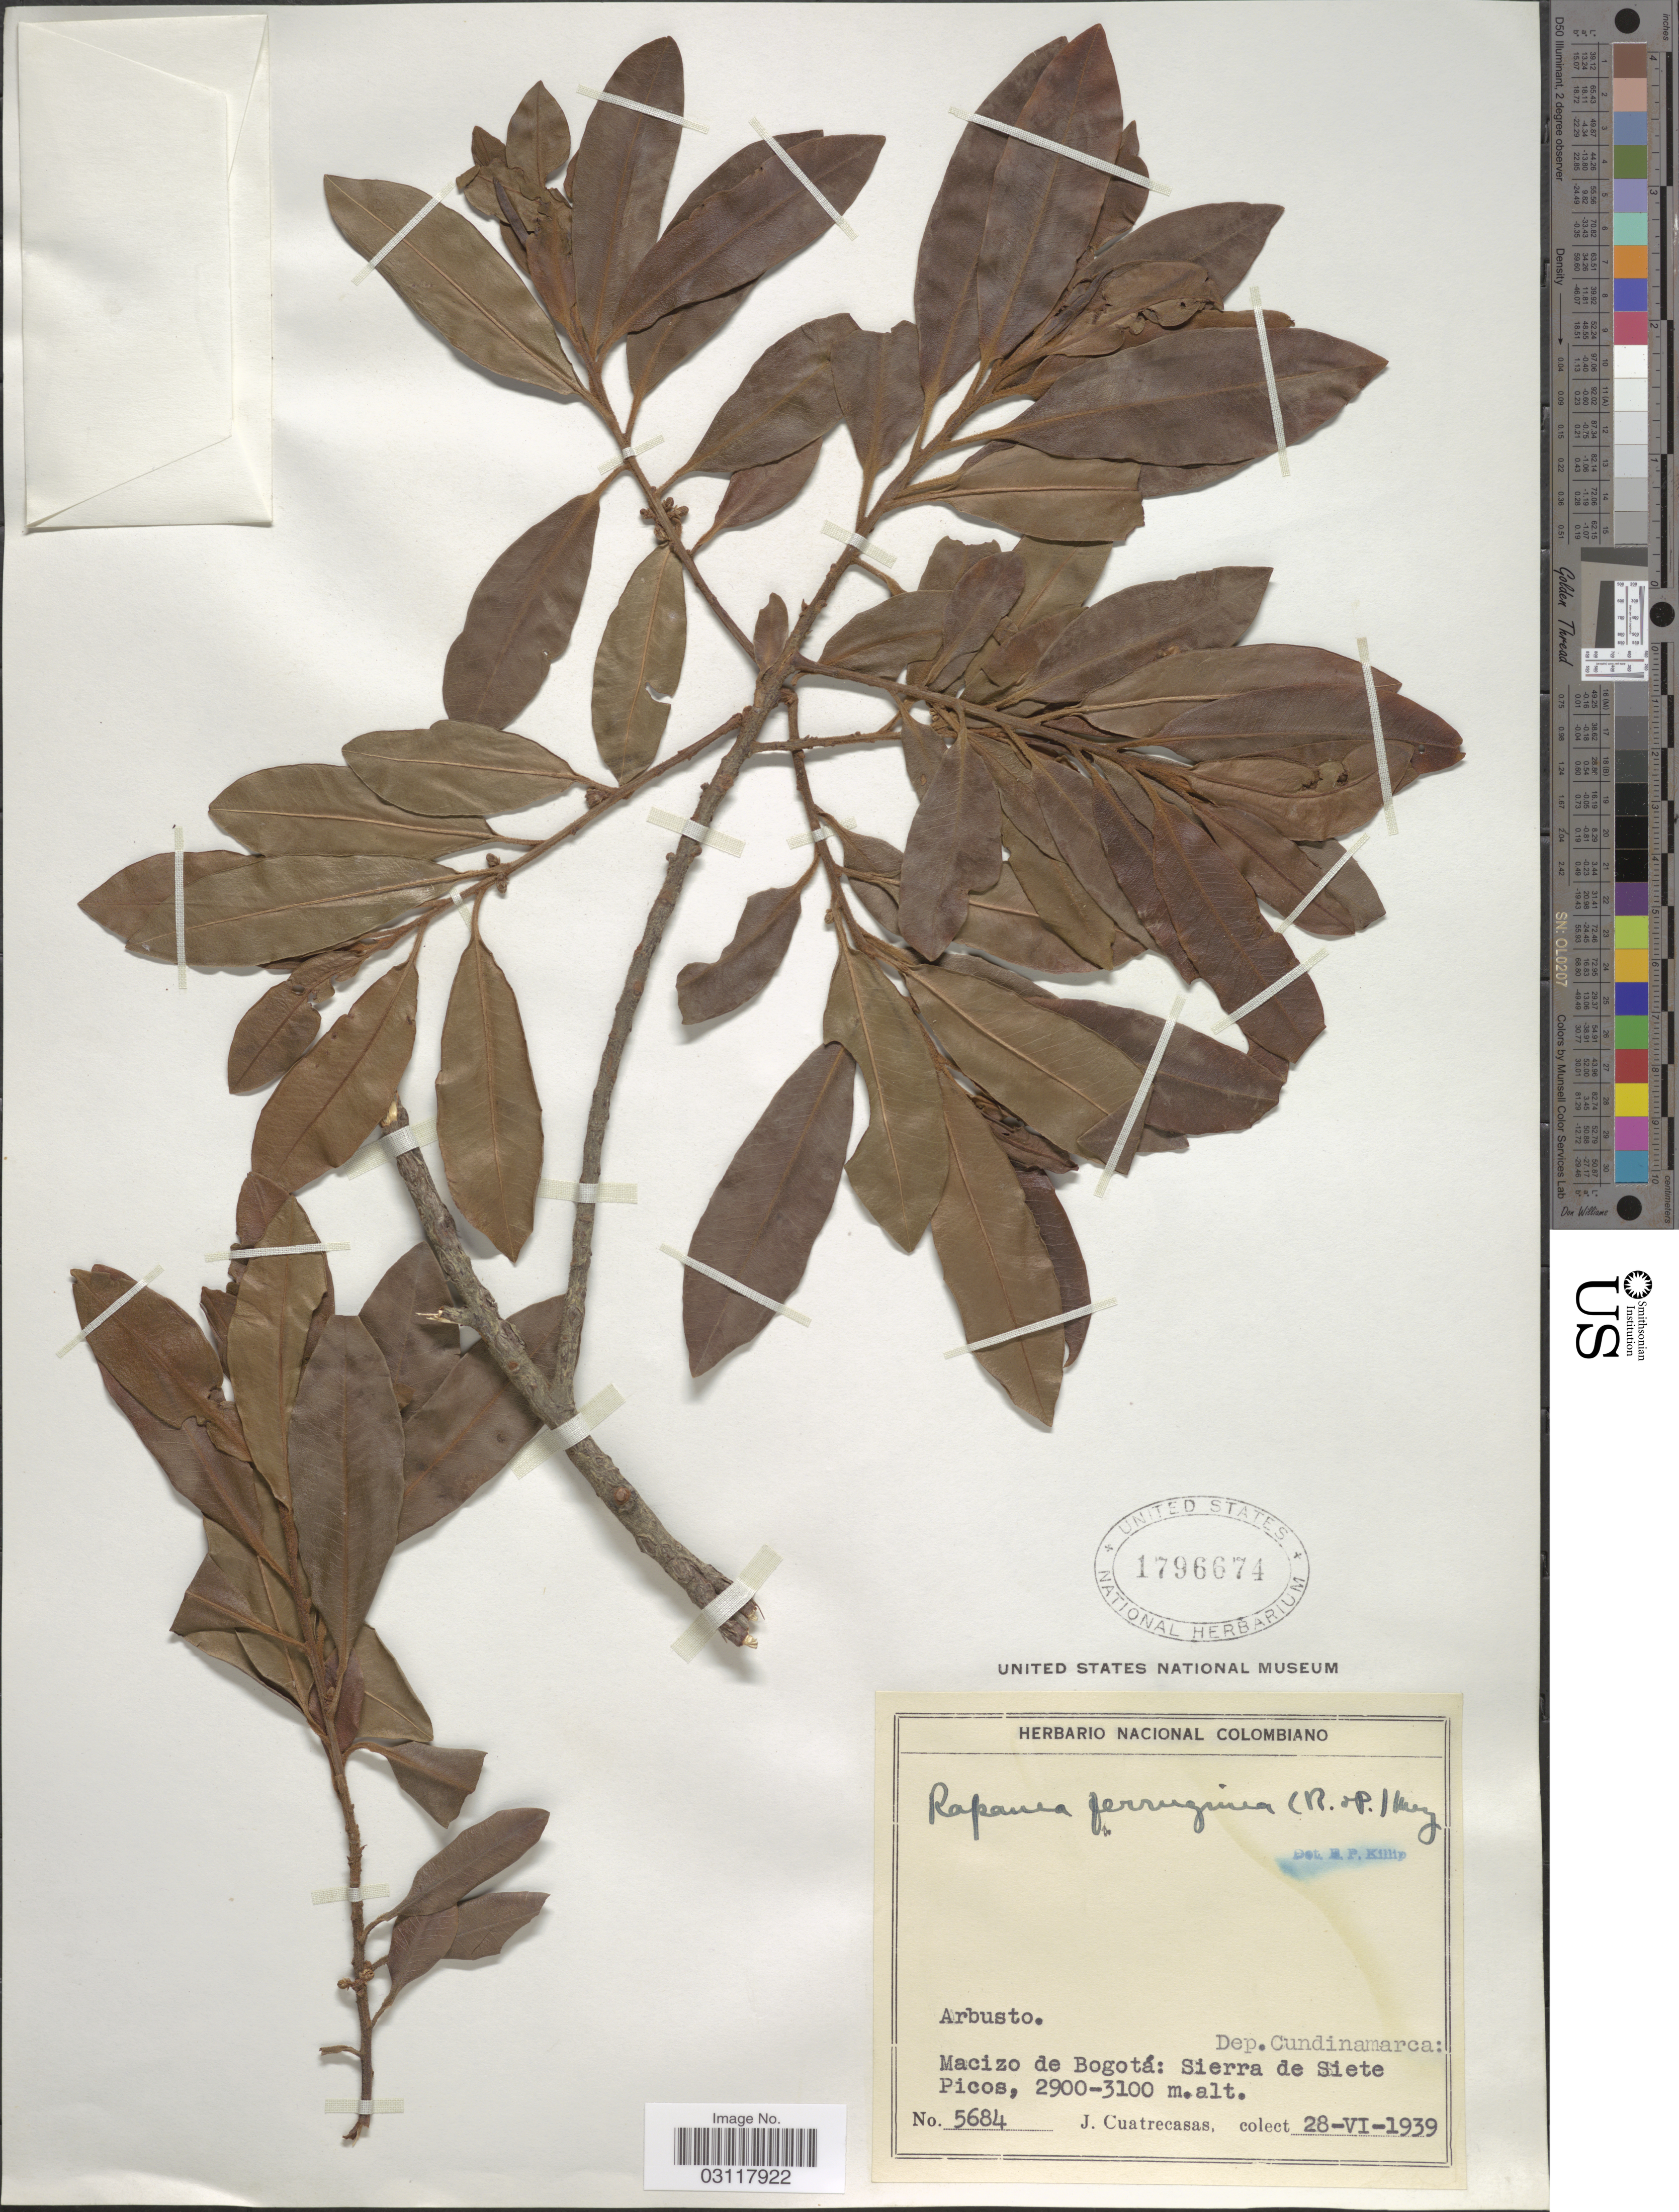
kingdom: Plantae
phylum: Tracheophyta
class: Magnoliopsida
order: Ericales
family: Primulaceae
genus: Rapanea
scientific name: Rapanea ferruginea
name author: (Ruiz & Pav.) Mez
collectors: J. Cuatrecasas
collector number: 5684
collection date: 1939-06-28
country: Colombia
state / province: Cundinamarca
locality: Dep. Cundinamarca: Macizo de Bogotá: Sierra de Siete Picos.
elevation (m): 2900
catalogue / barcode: US 1796674